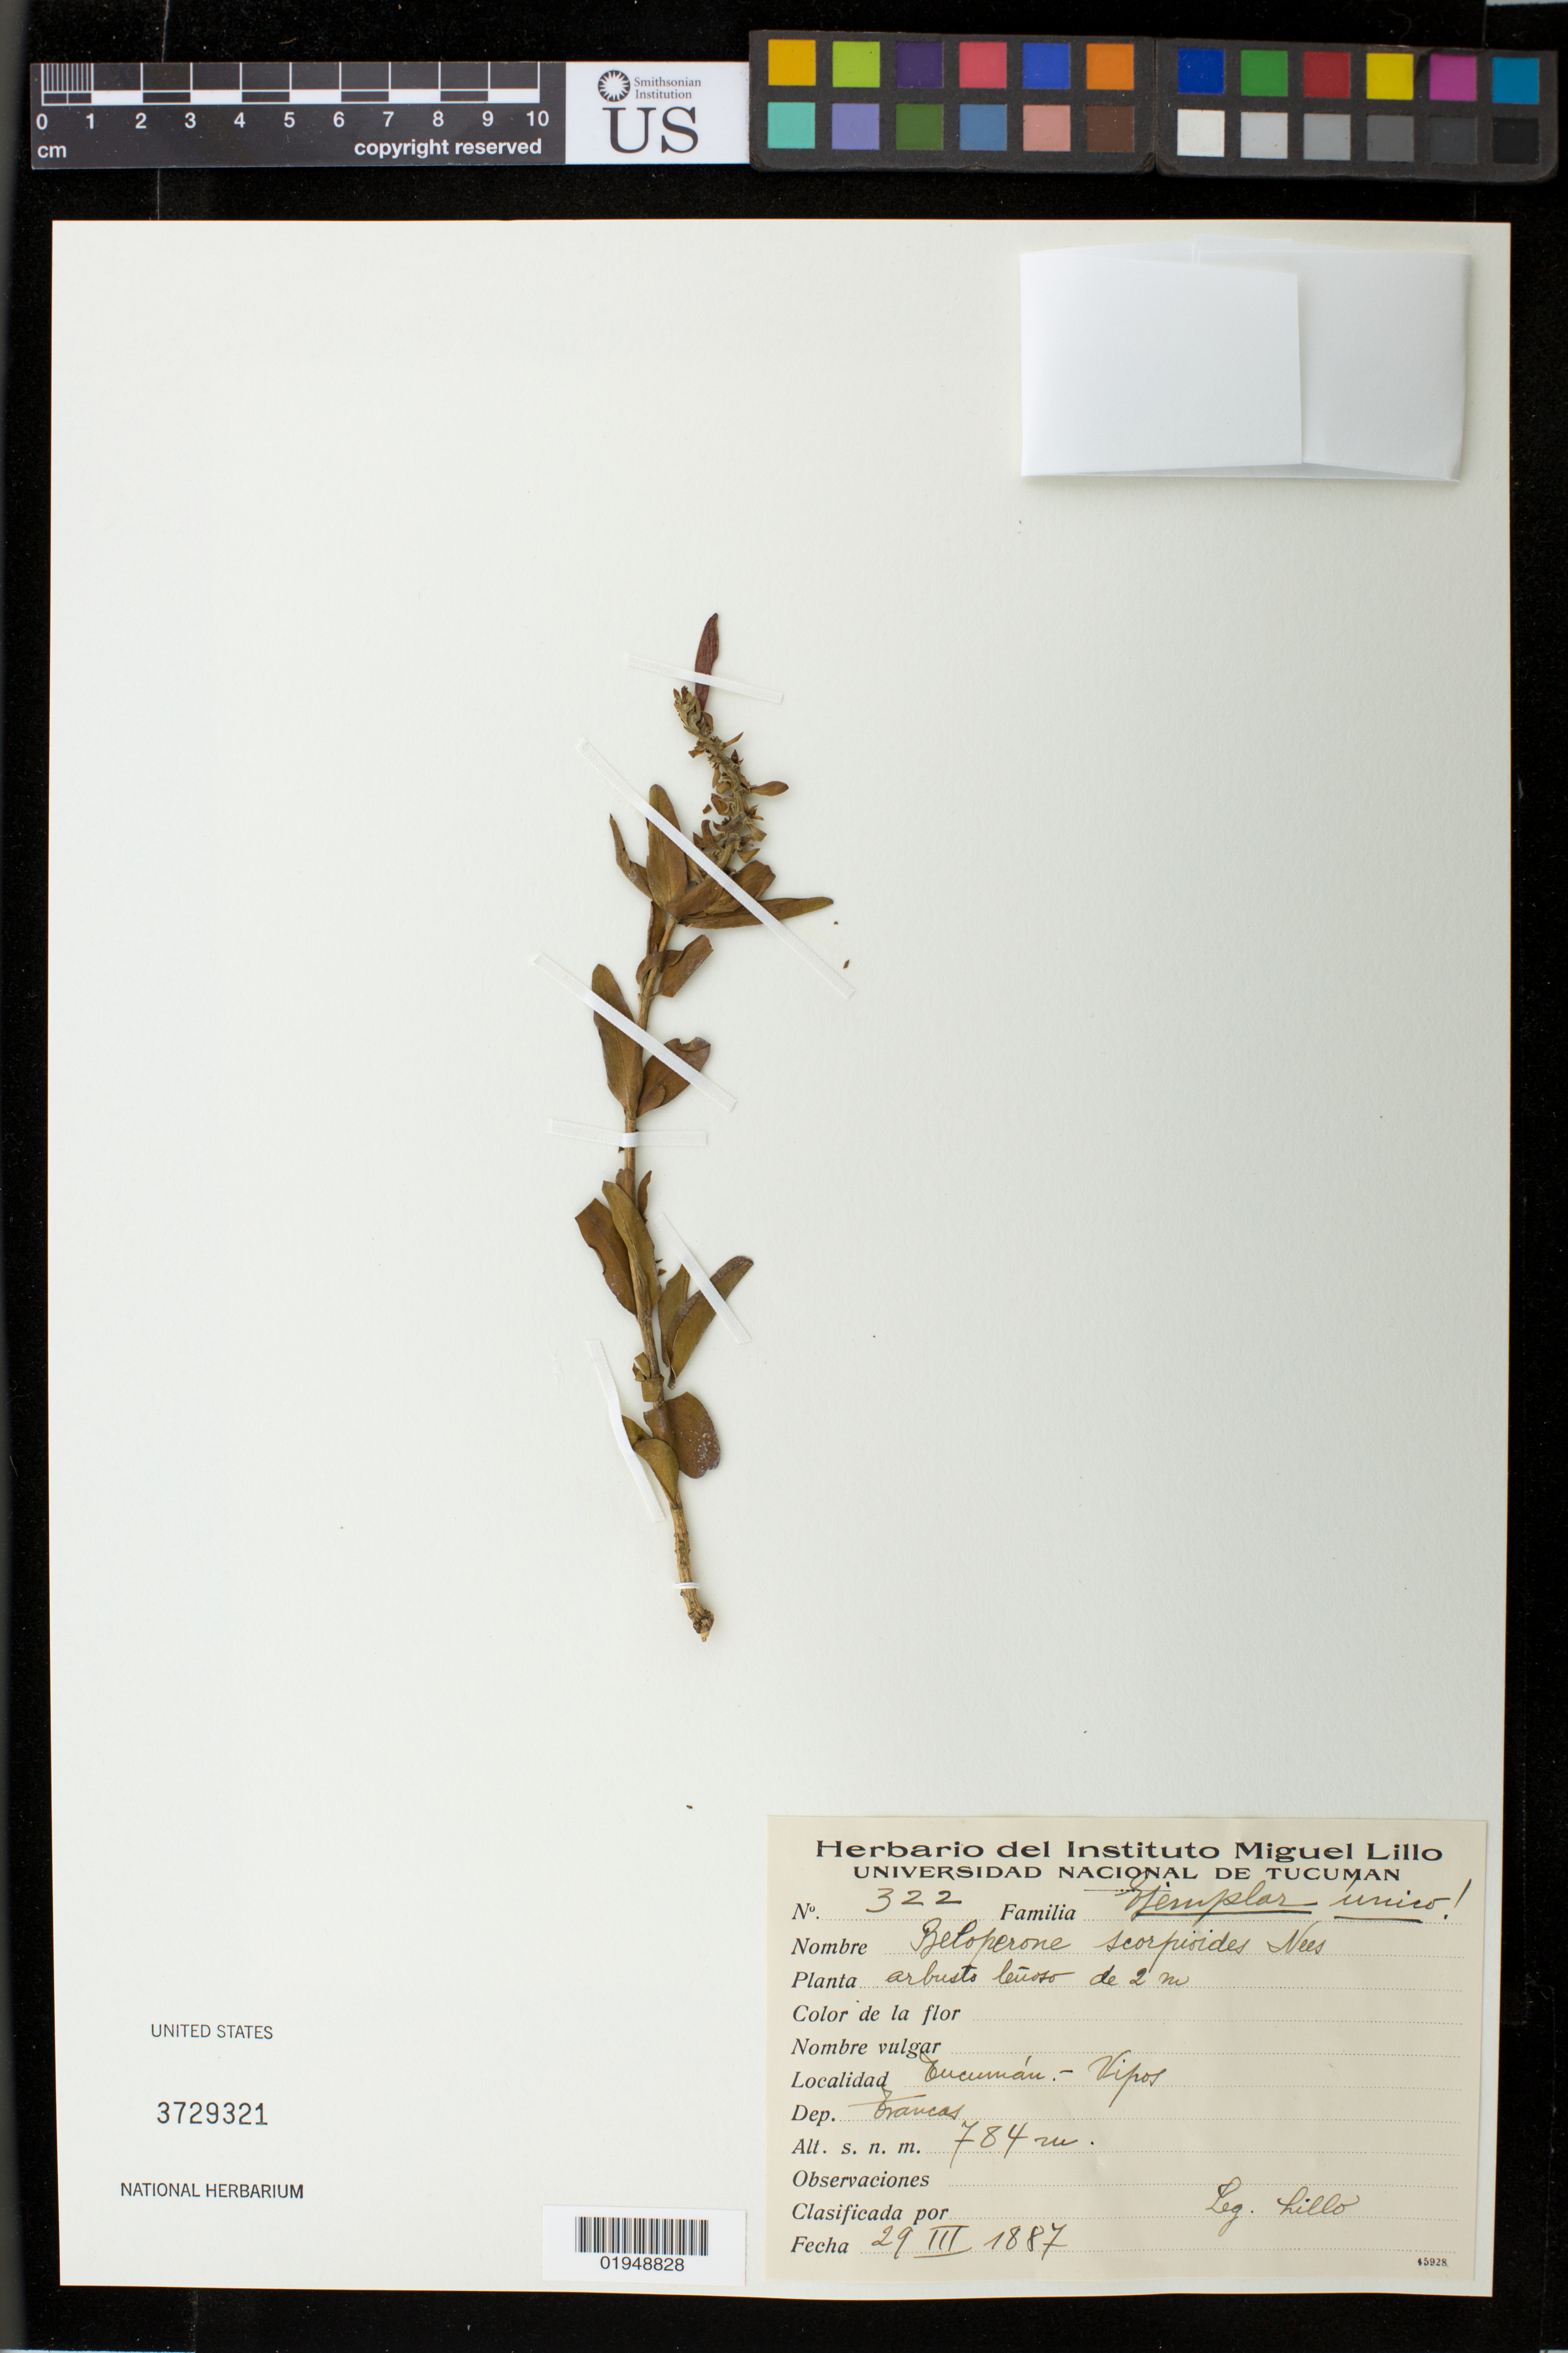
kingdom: Plantae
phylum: Tracheophyta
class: Magnoliopsida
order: Lamiales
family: Acanthaceae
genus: Justicia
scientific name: Justicia xylosteoides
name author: Griseb.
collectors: -. Lillo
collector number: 322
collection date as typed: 29 III 1887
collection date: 1887-03-29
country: Argentina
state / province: Tucuman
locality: Tucumán: Vipos.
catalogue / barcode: US 3729321